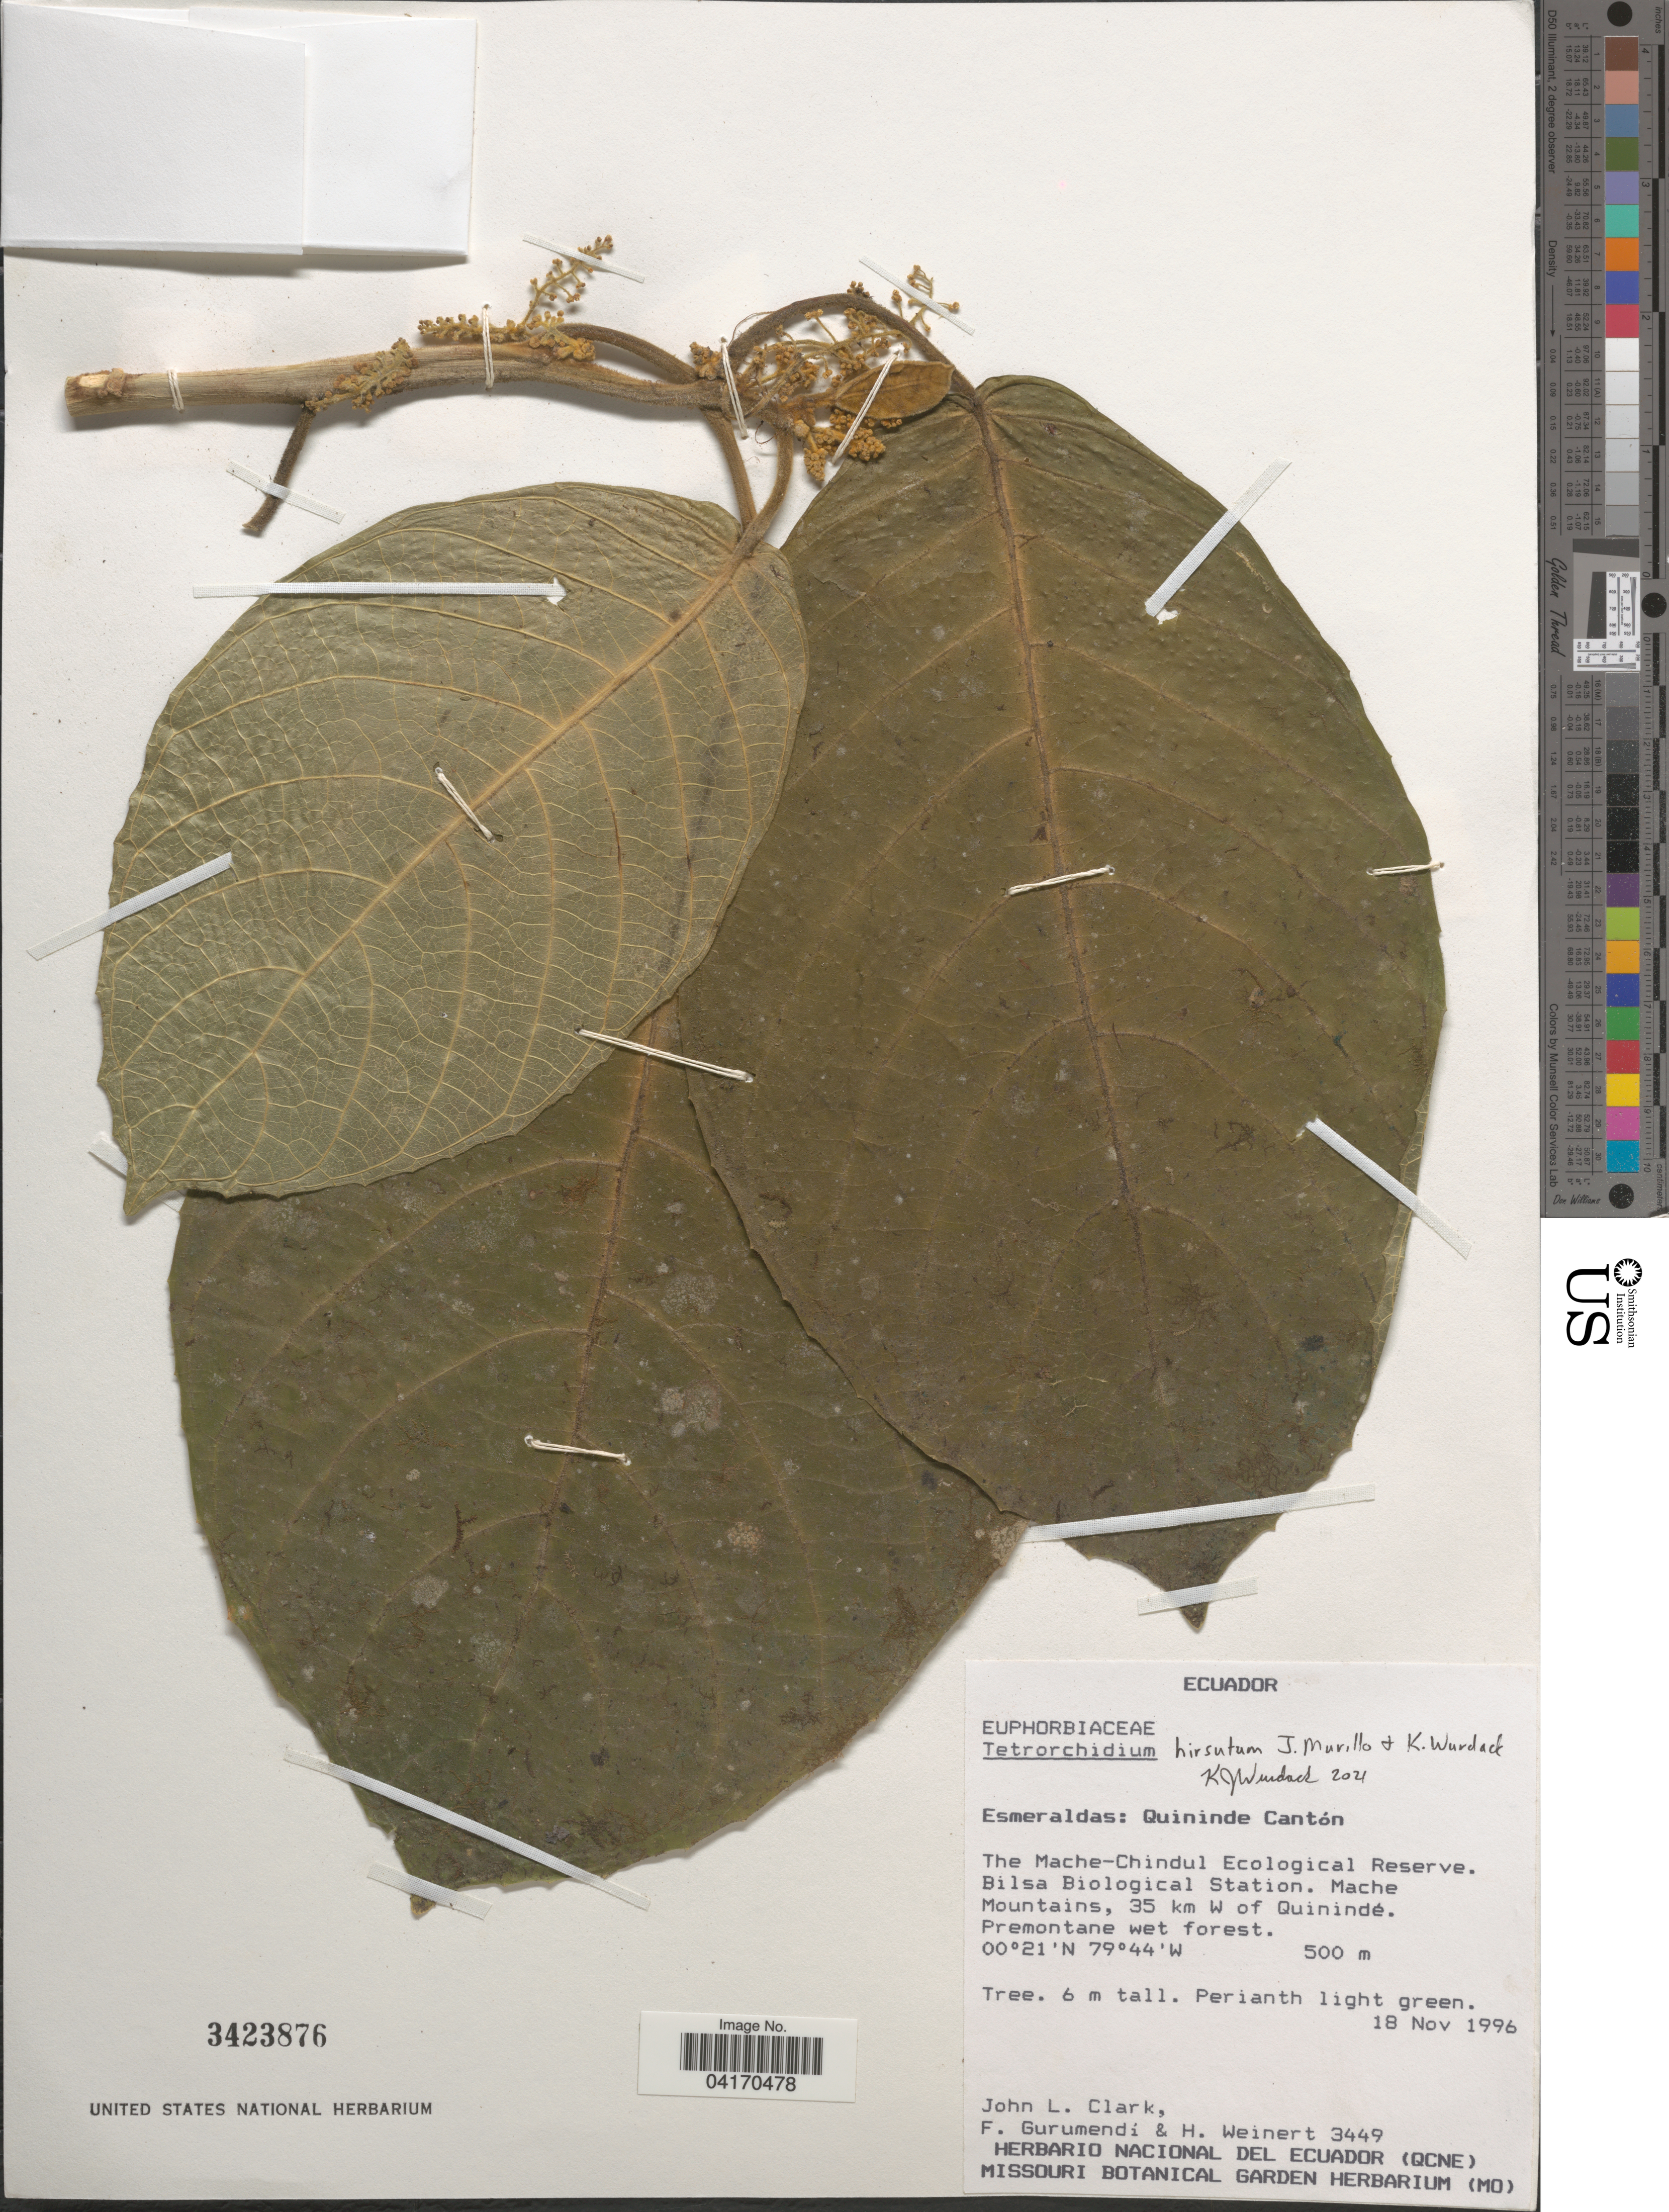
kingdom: Plantae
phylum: Tracheophyta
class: Magnoliopsida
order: Malpighiales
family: Euphorbiaceae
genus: Tetrorchidium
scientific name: Tetrorchidium hirsutum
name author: J. Murillo & K. Wurdack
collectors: J. L. Clark, F. Gurumendí & H. Weinert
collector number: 3449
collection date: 1996-11-18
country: Ecuador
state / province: Esmeraldas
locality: Quininde Cantón. The Mache-Chindul Ecological Reserve. Bilsa Biological Station. Mache Mountains, 35 km W of Quinindé.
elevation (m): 500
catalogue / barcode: US 3423876